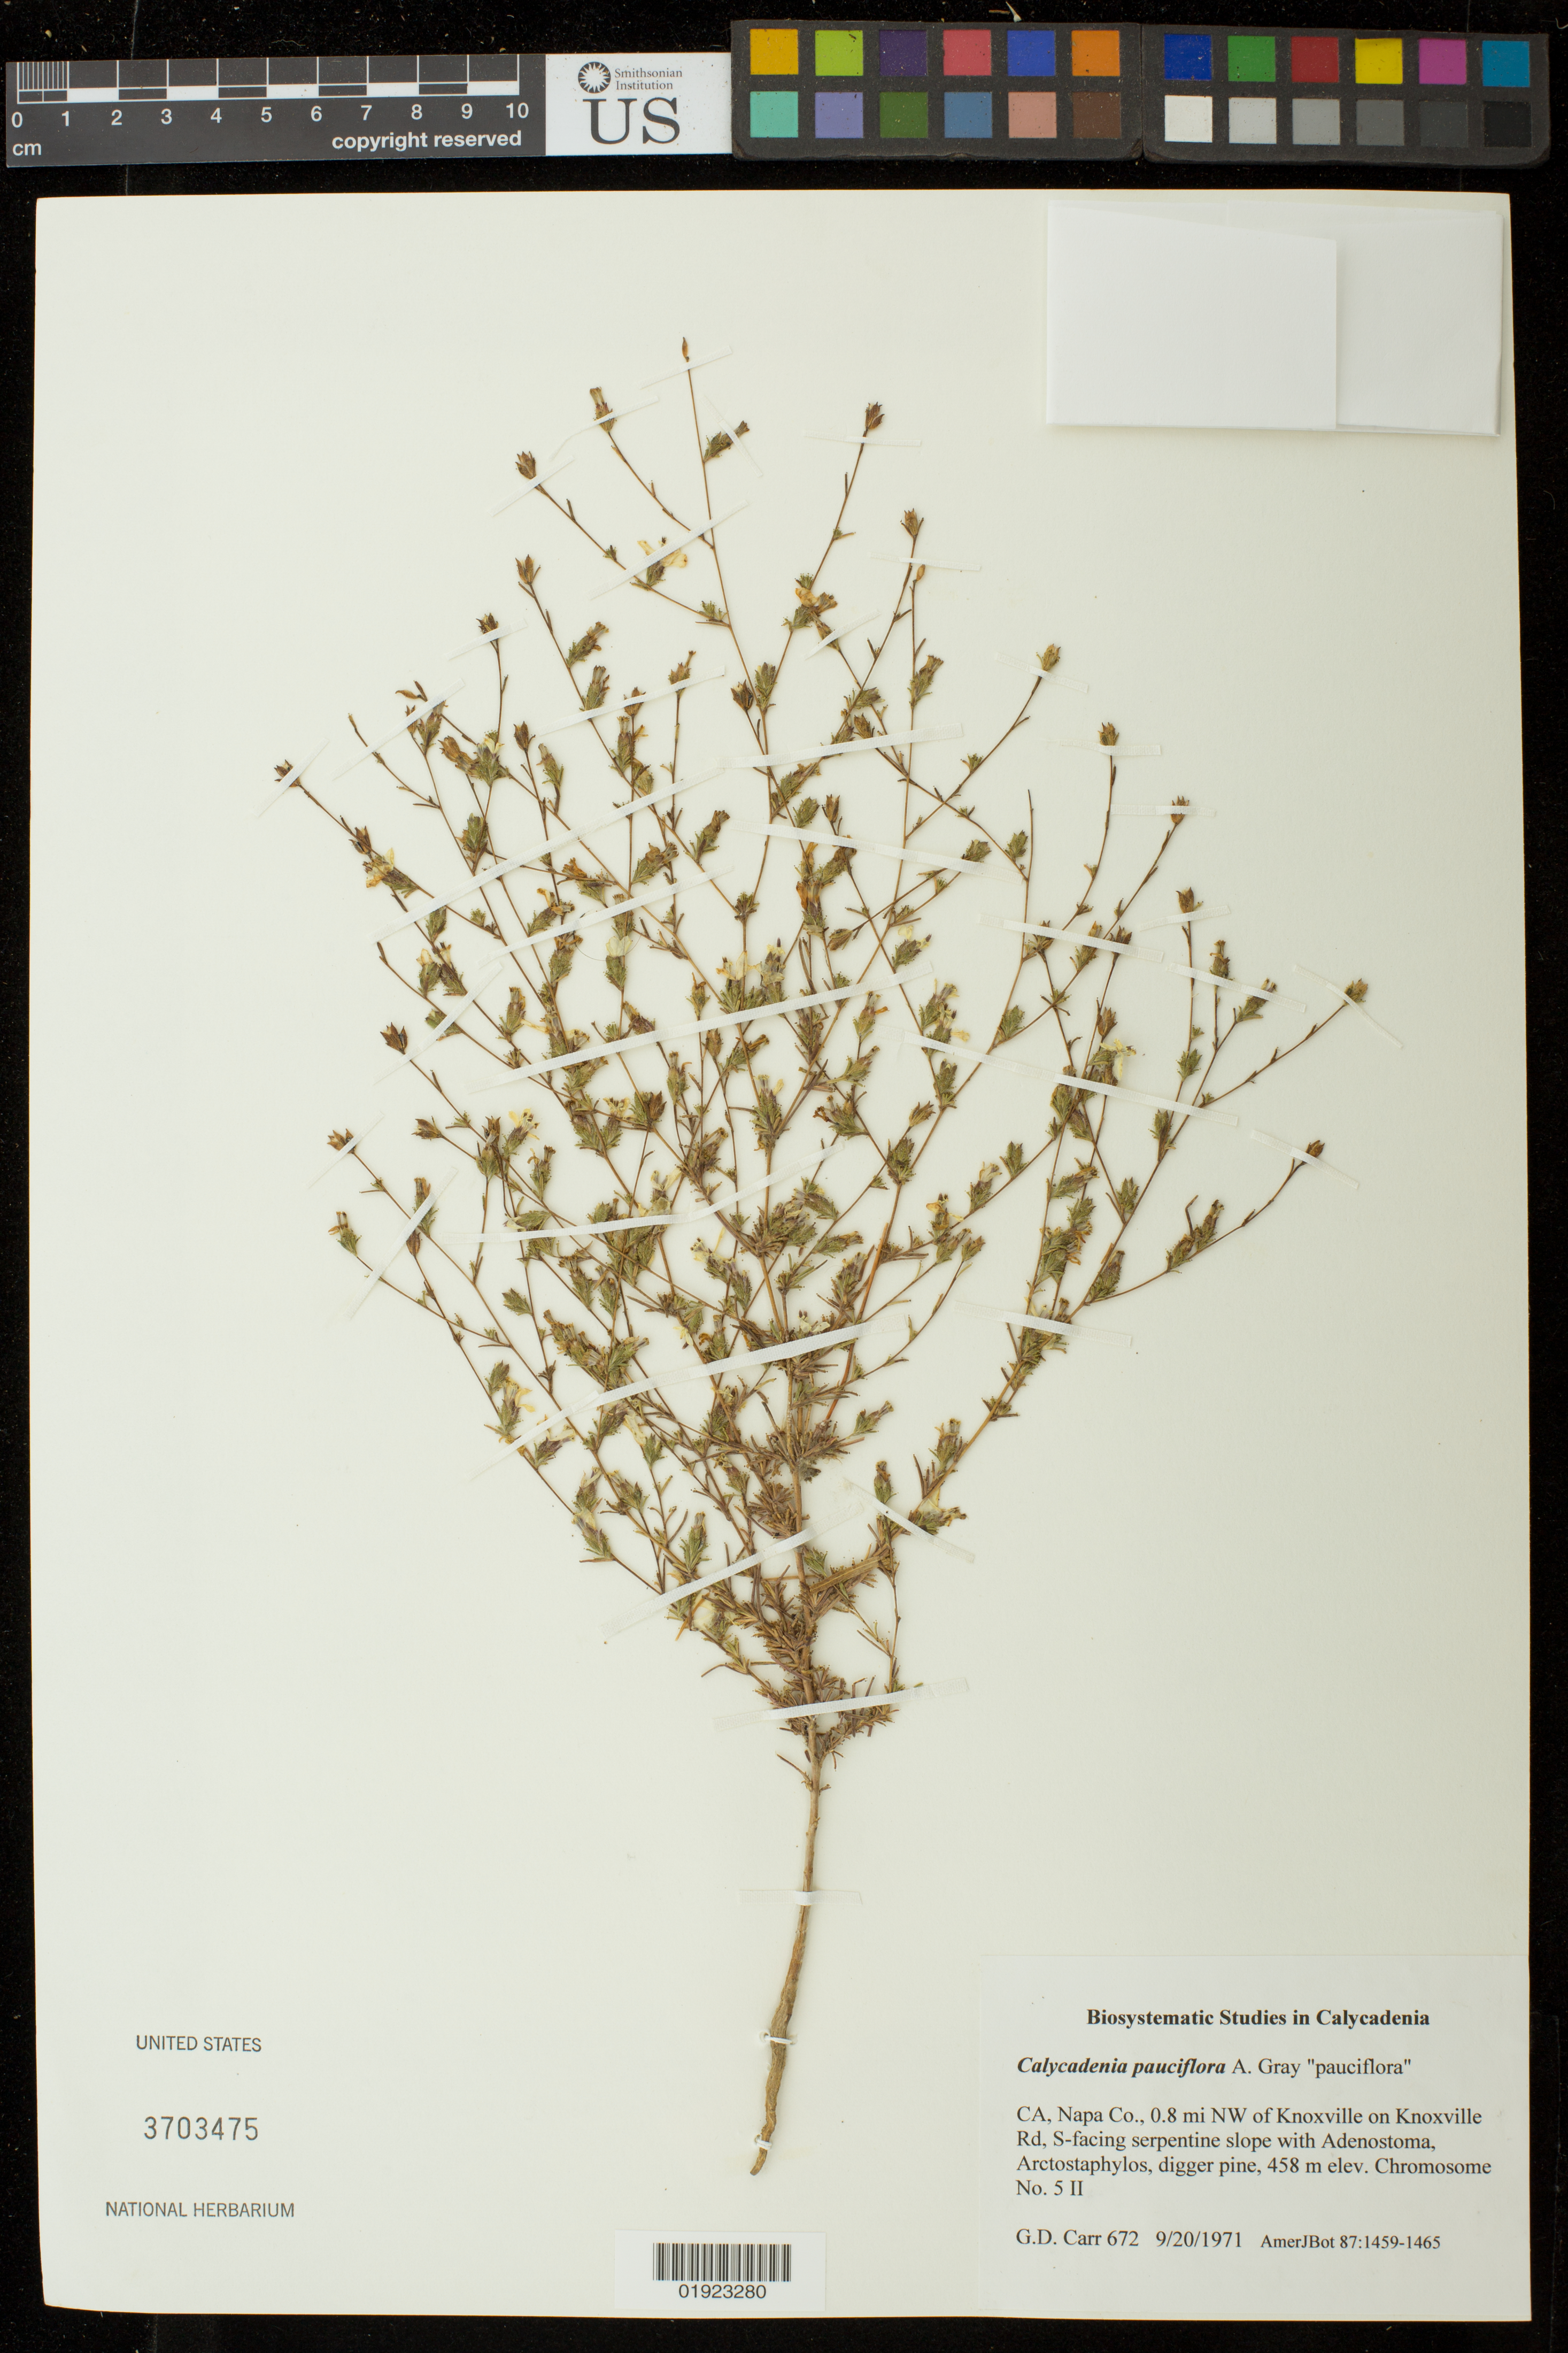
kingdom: Plantae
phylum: Tracheophyta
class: Magnoliopsida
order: Asterales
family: Asteraceae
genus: Calycadenia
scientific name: Calycadenia pauciflora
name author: A. Gray in Emory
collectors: G. D. Carr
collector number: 672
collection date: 1971-09-20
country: United States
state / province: California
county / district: Napa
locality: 0.8 mi NW of Knoxville on Knoxville Rd.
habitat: S-facing serpentine slope.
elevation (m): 458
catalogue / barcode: US 3703475